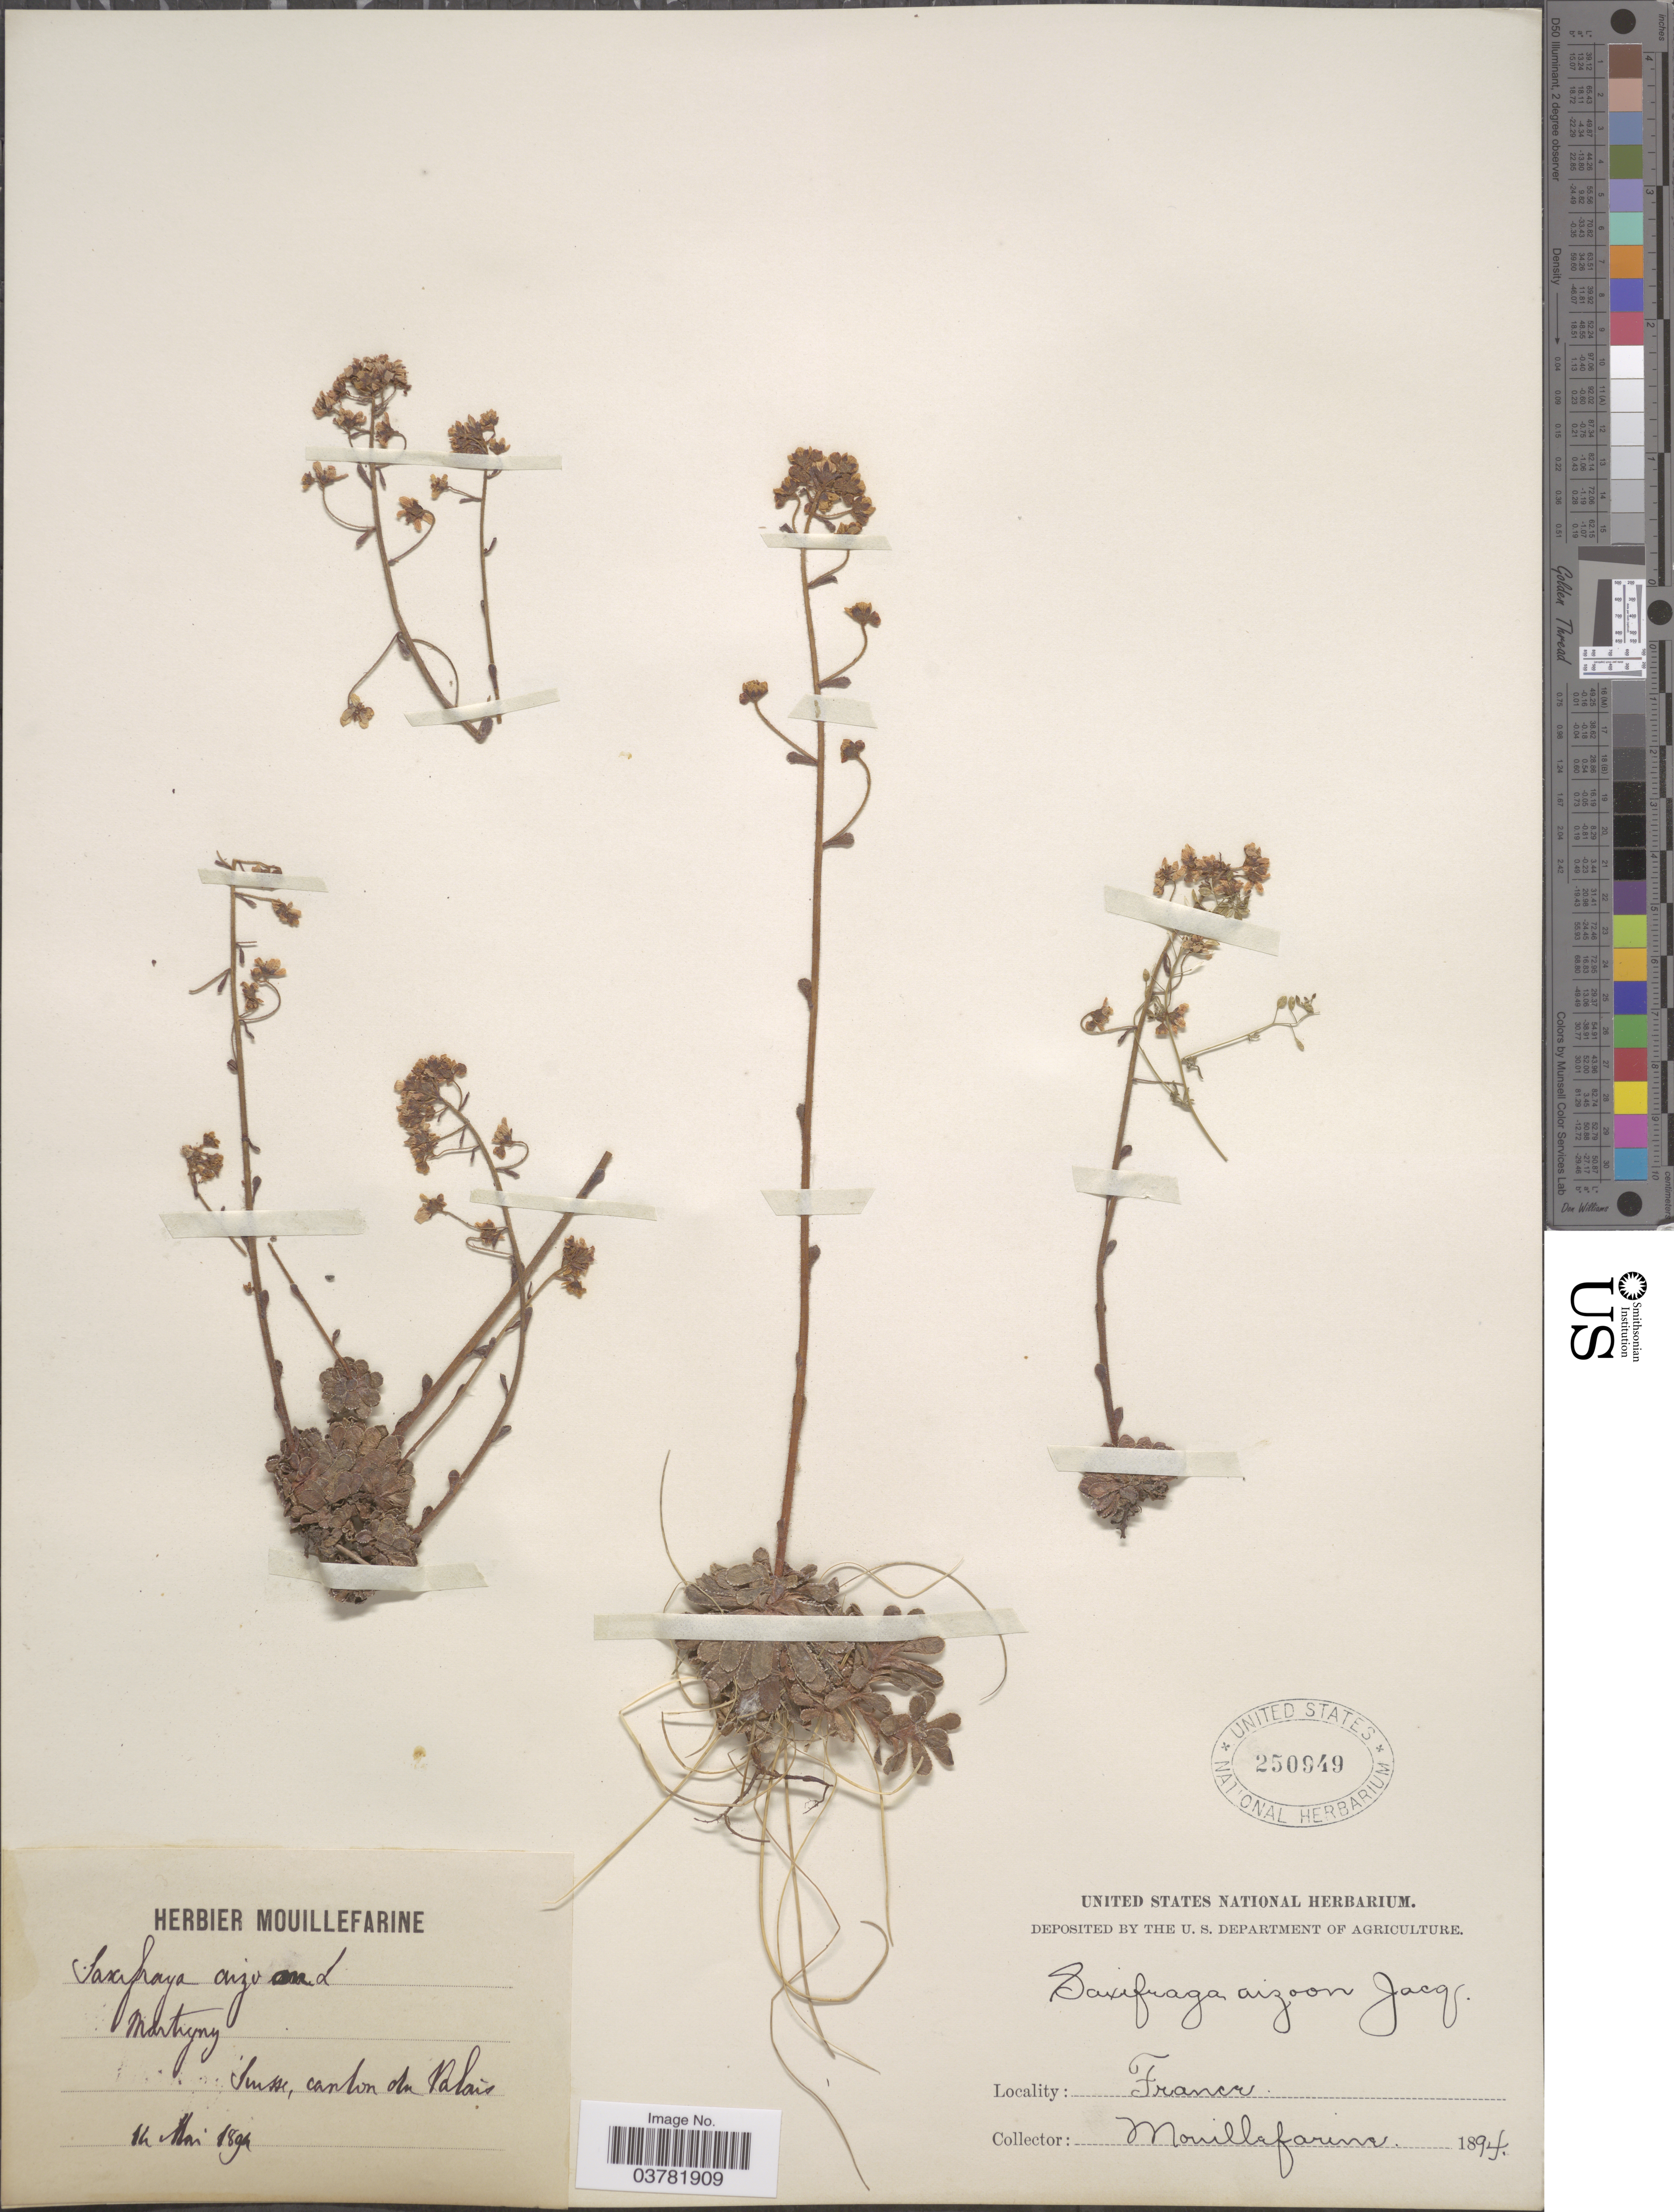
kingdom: Plantae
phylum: Tracheophyta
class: Magnoliopsida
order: Saxifragales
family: Saxifragaceae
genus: Saxifraga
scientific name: Saxifraga aizoon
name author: Jacq.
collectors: A. Mouillefarine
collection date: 1894-05-11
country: Switzerland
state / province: Valais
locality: Martigny. Suisse, canton du Valais.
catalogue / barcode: US 250949